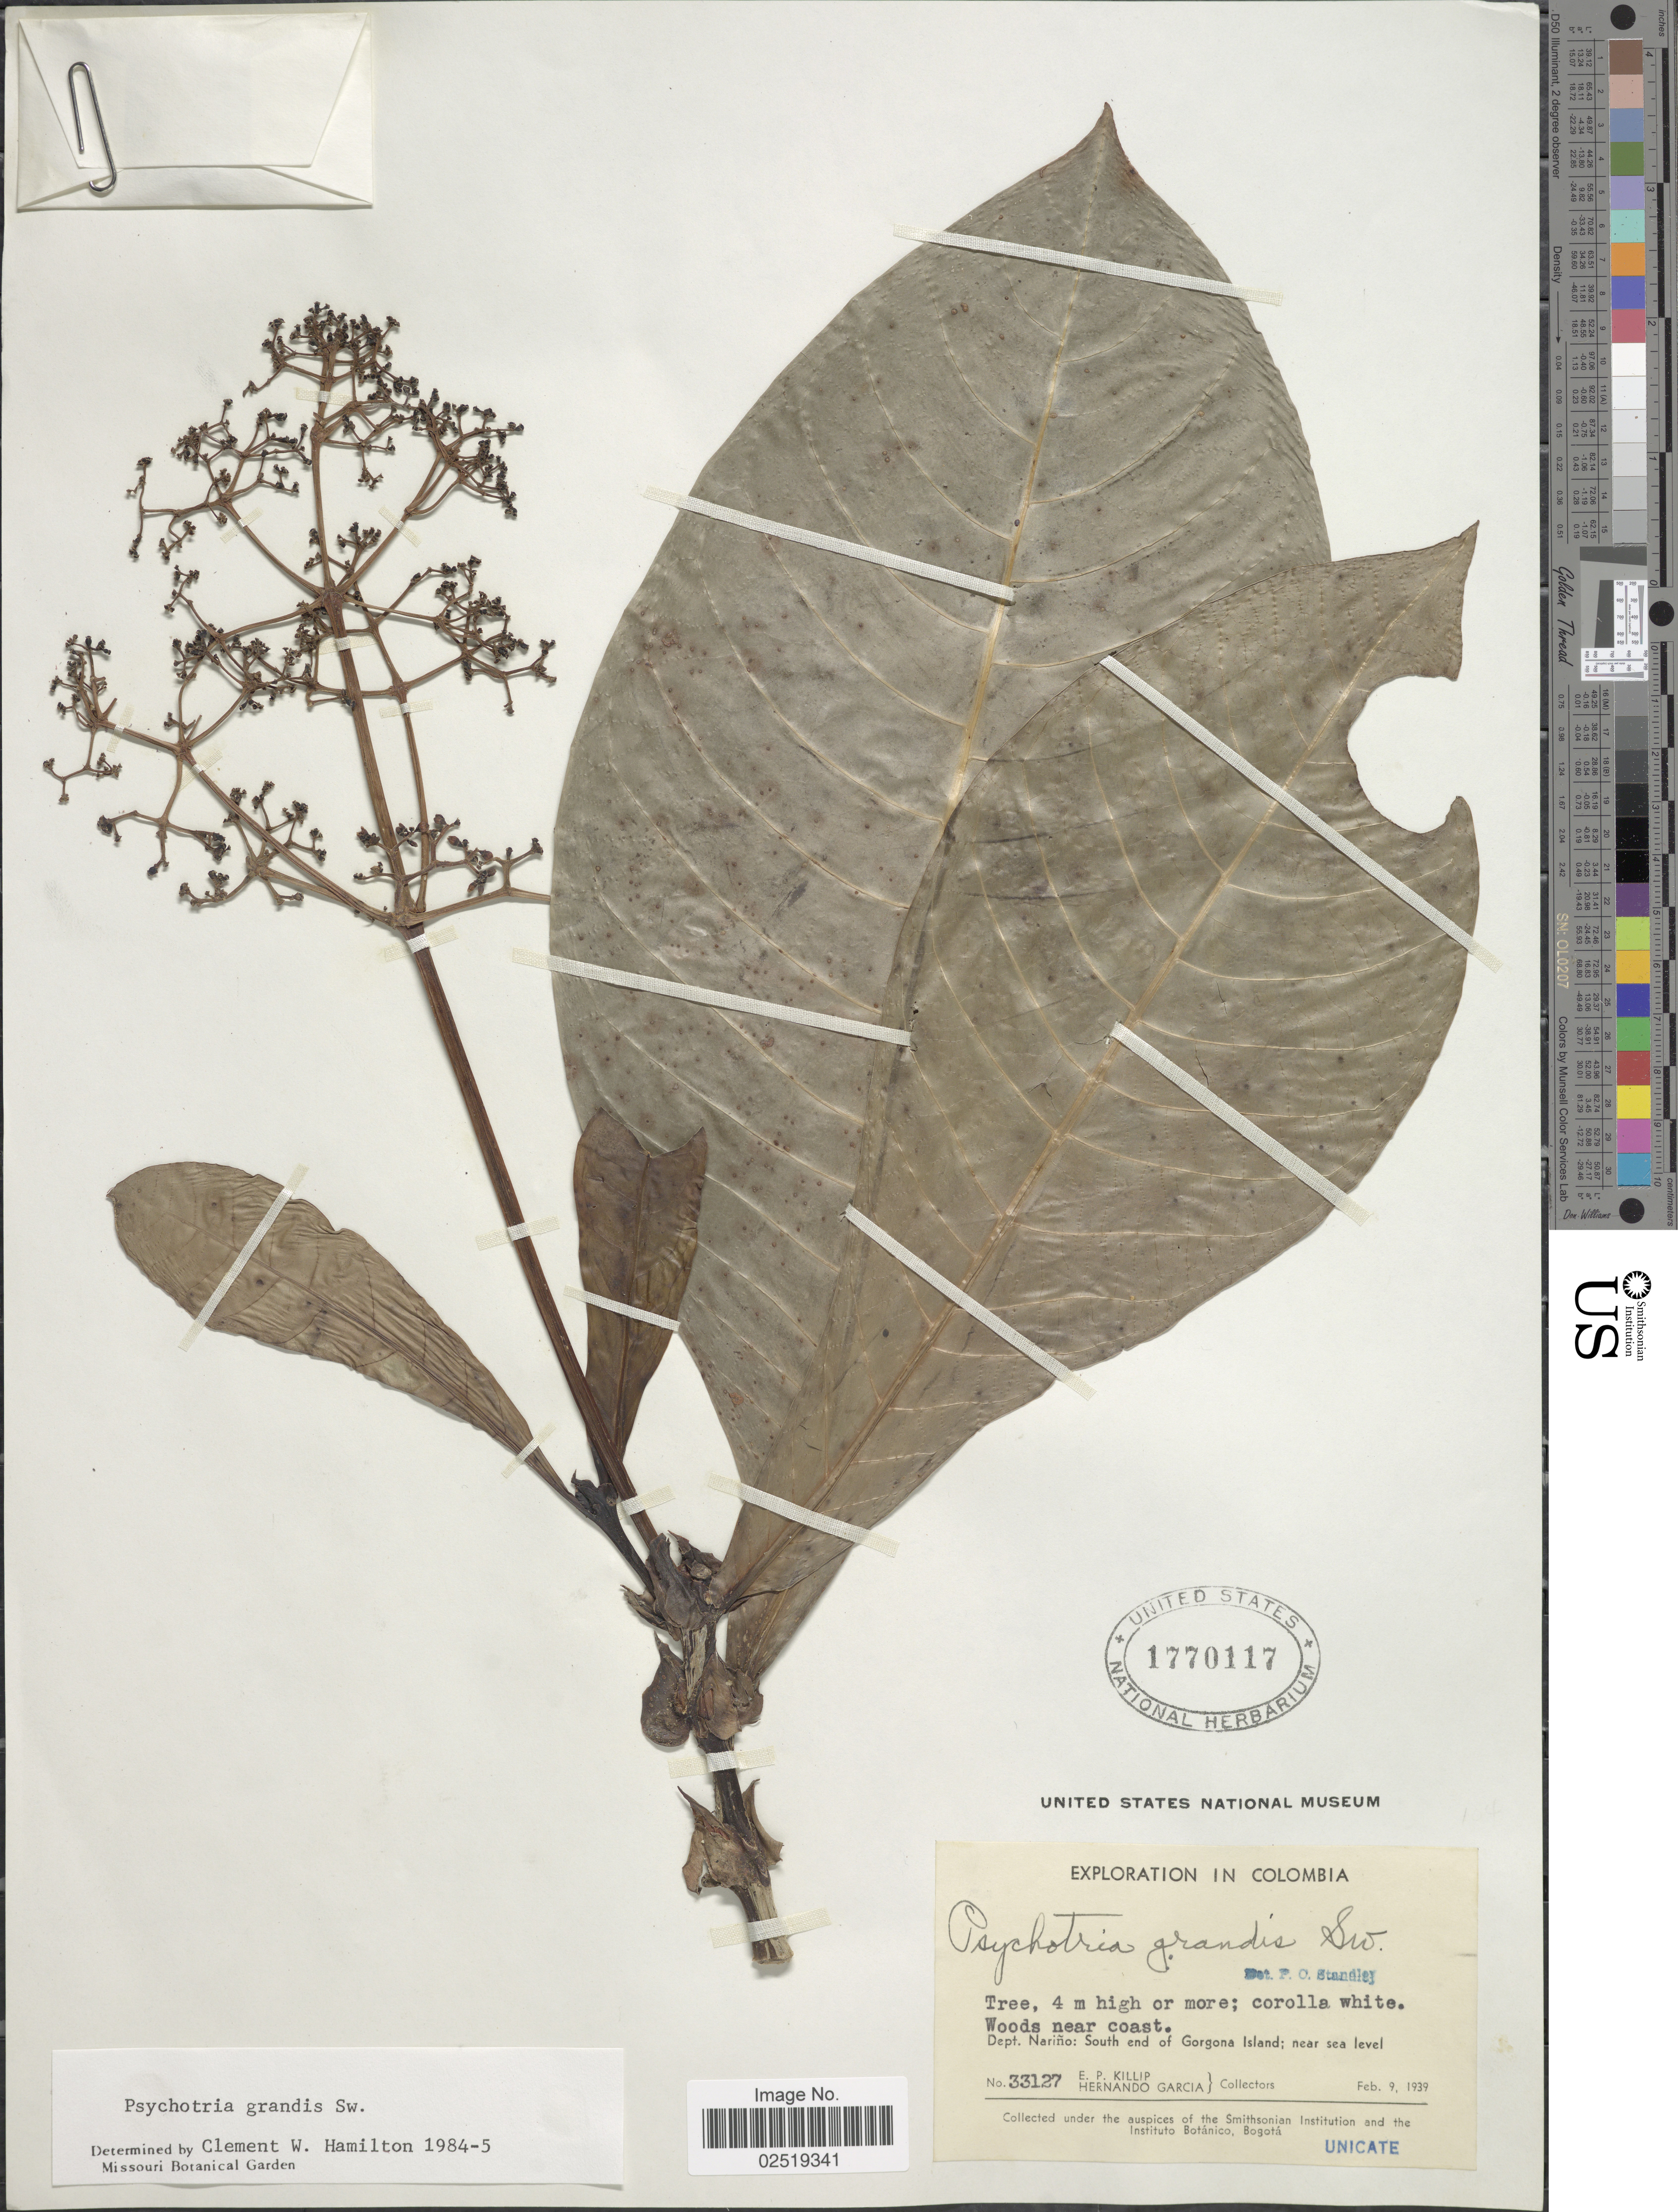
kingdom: Plantae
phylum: Tracheophyta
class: Magnoliopsida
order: Gentianales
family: Rubiaceae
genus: Psychotria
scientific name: Psychotria grandis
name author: Sw.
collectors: E. P. Killip & H. Garcia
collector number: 33127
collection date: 1939-02-09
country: Colombia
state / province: Nariño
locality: Dept. Narino: South end of Gorgona Island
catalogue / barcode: US 1770117